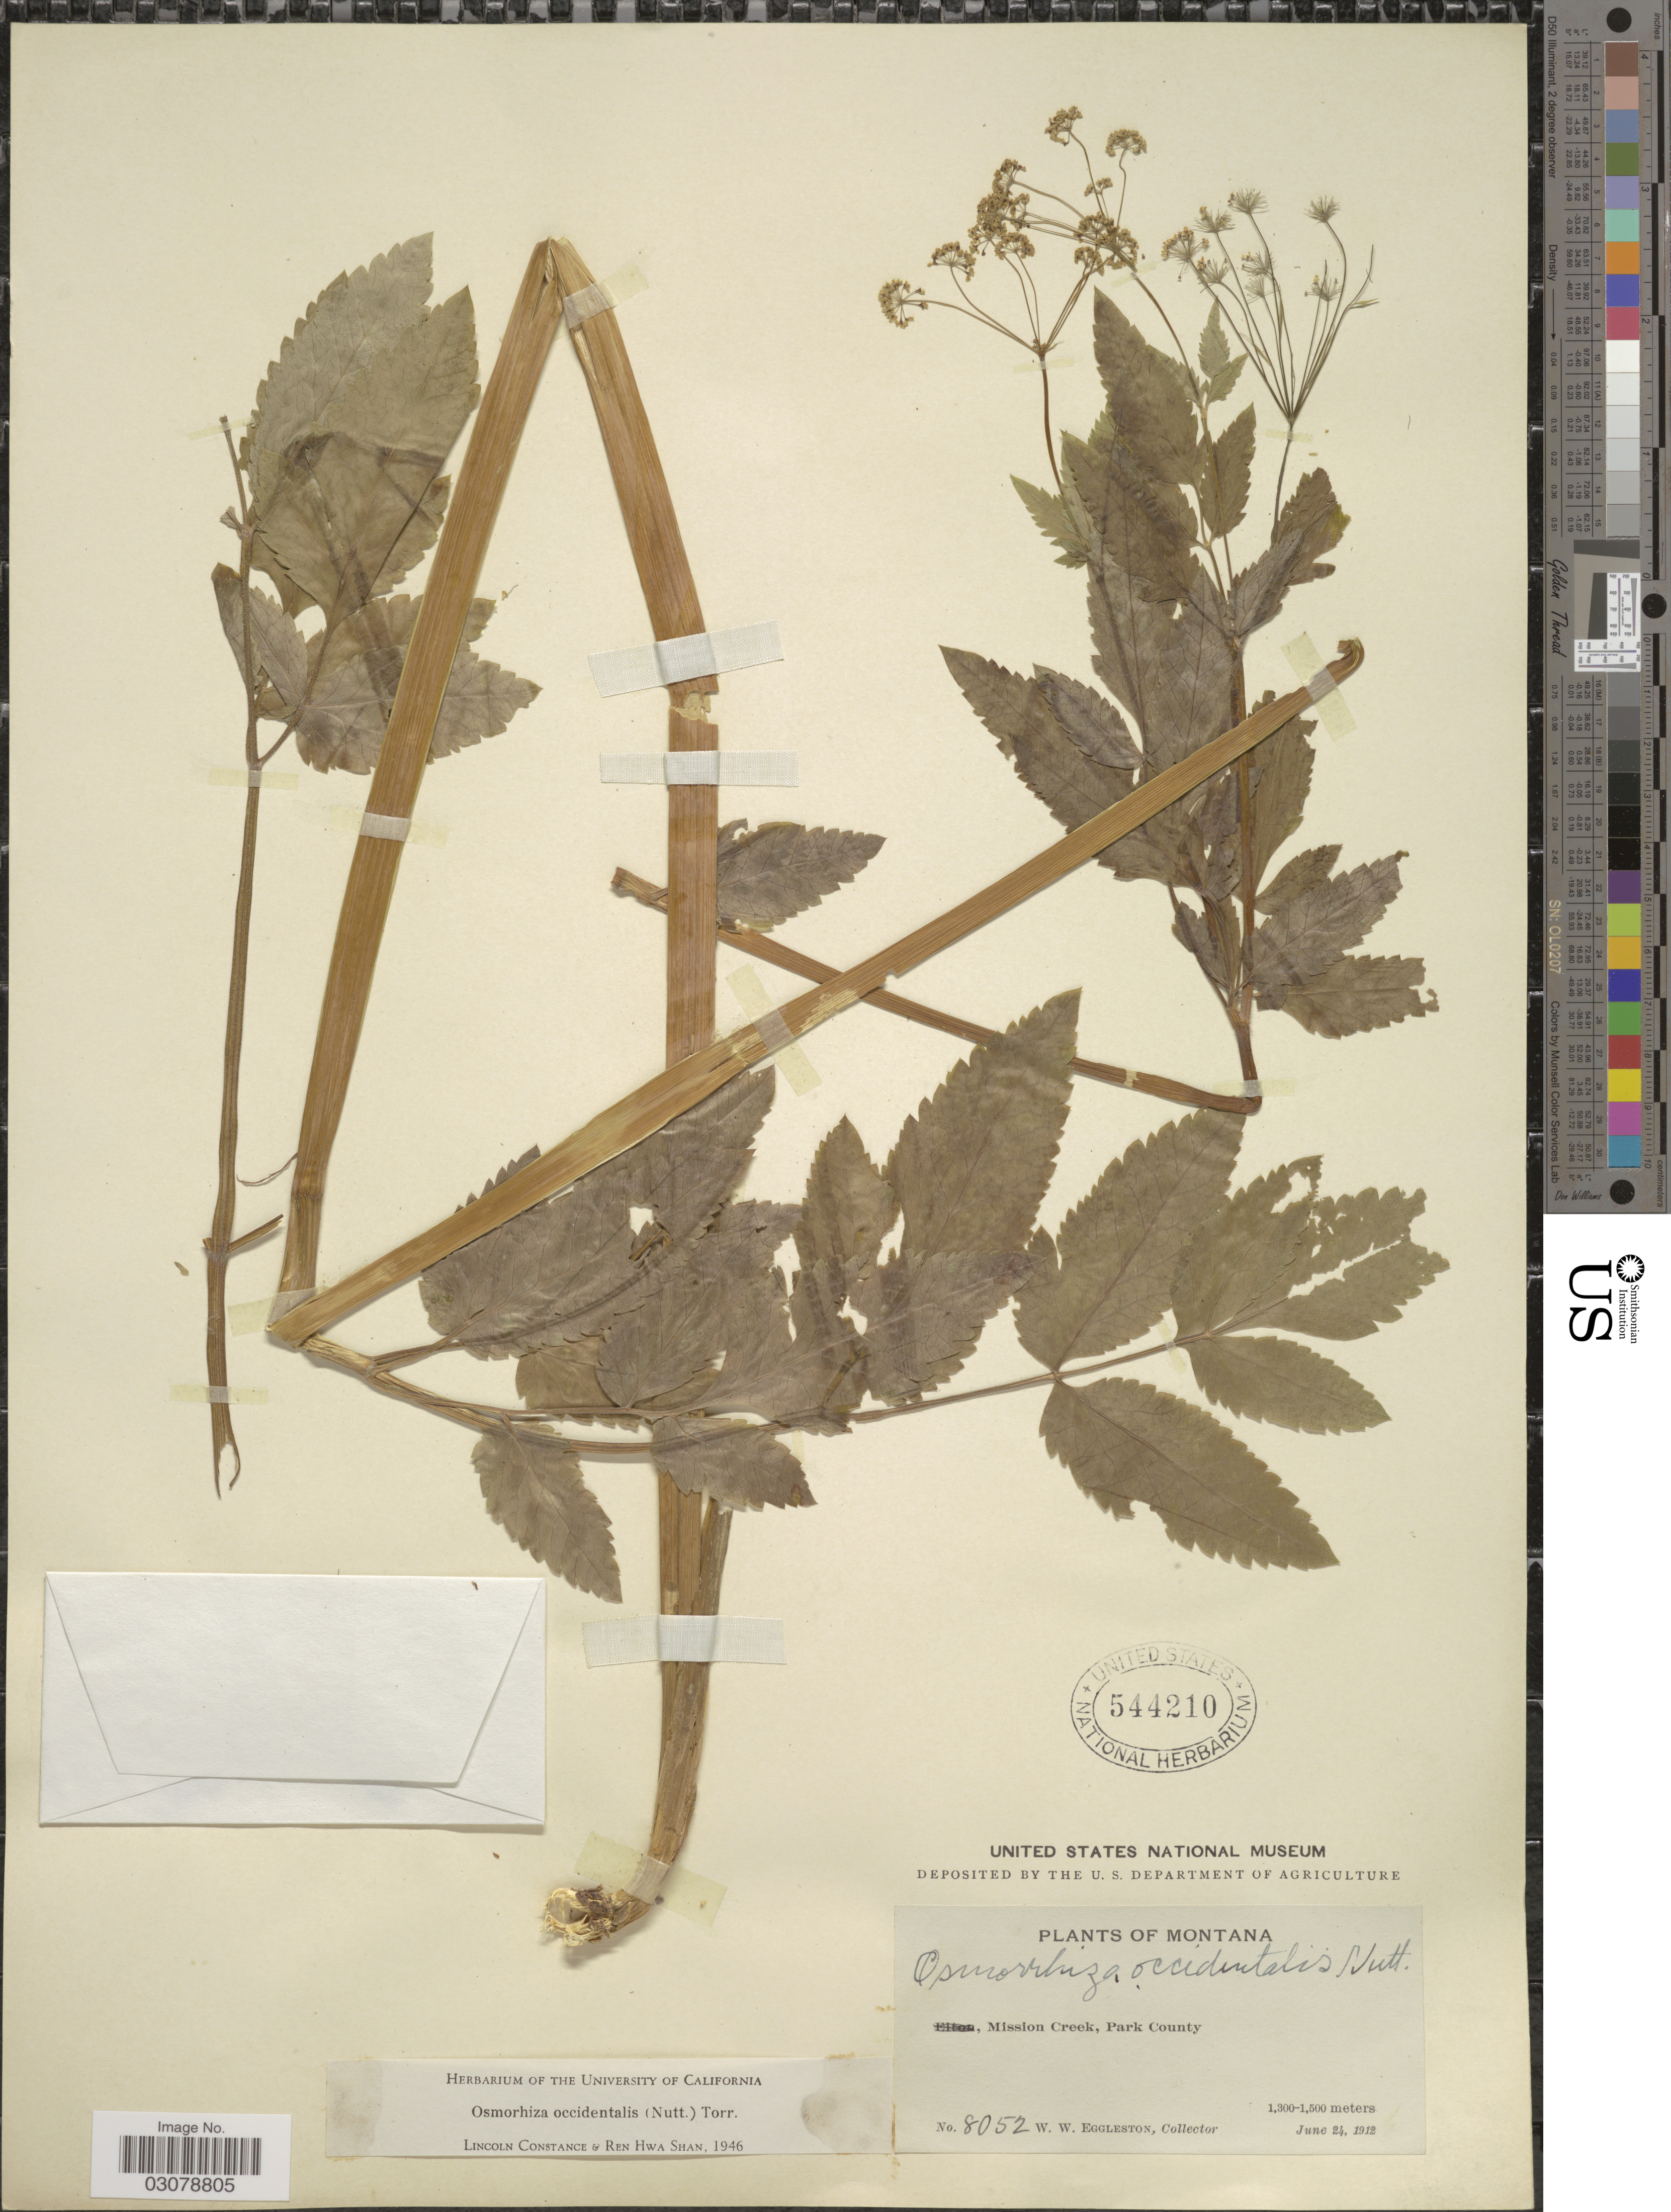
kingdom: Plantae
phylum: Tracheophyta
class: Magnoliopsida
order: Apiales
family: Apiaceae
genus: Osmorhiza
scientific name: Osmorhiza occidentalis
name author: (Nutt.) Torr.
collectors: W. W. Eggleston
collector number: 8052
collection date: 1912-06-24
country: United States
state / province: Montana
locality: Mission Creek, Park County.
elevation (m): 1300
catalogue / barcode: US 544210